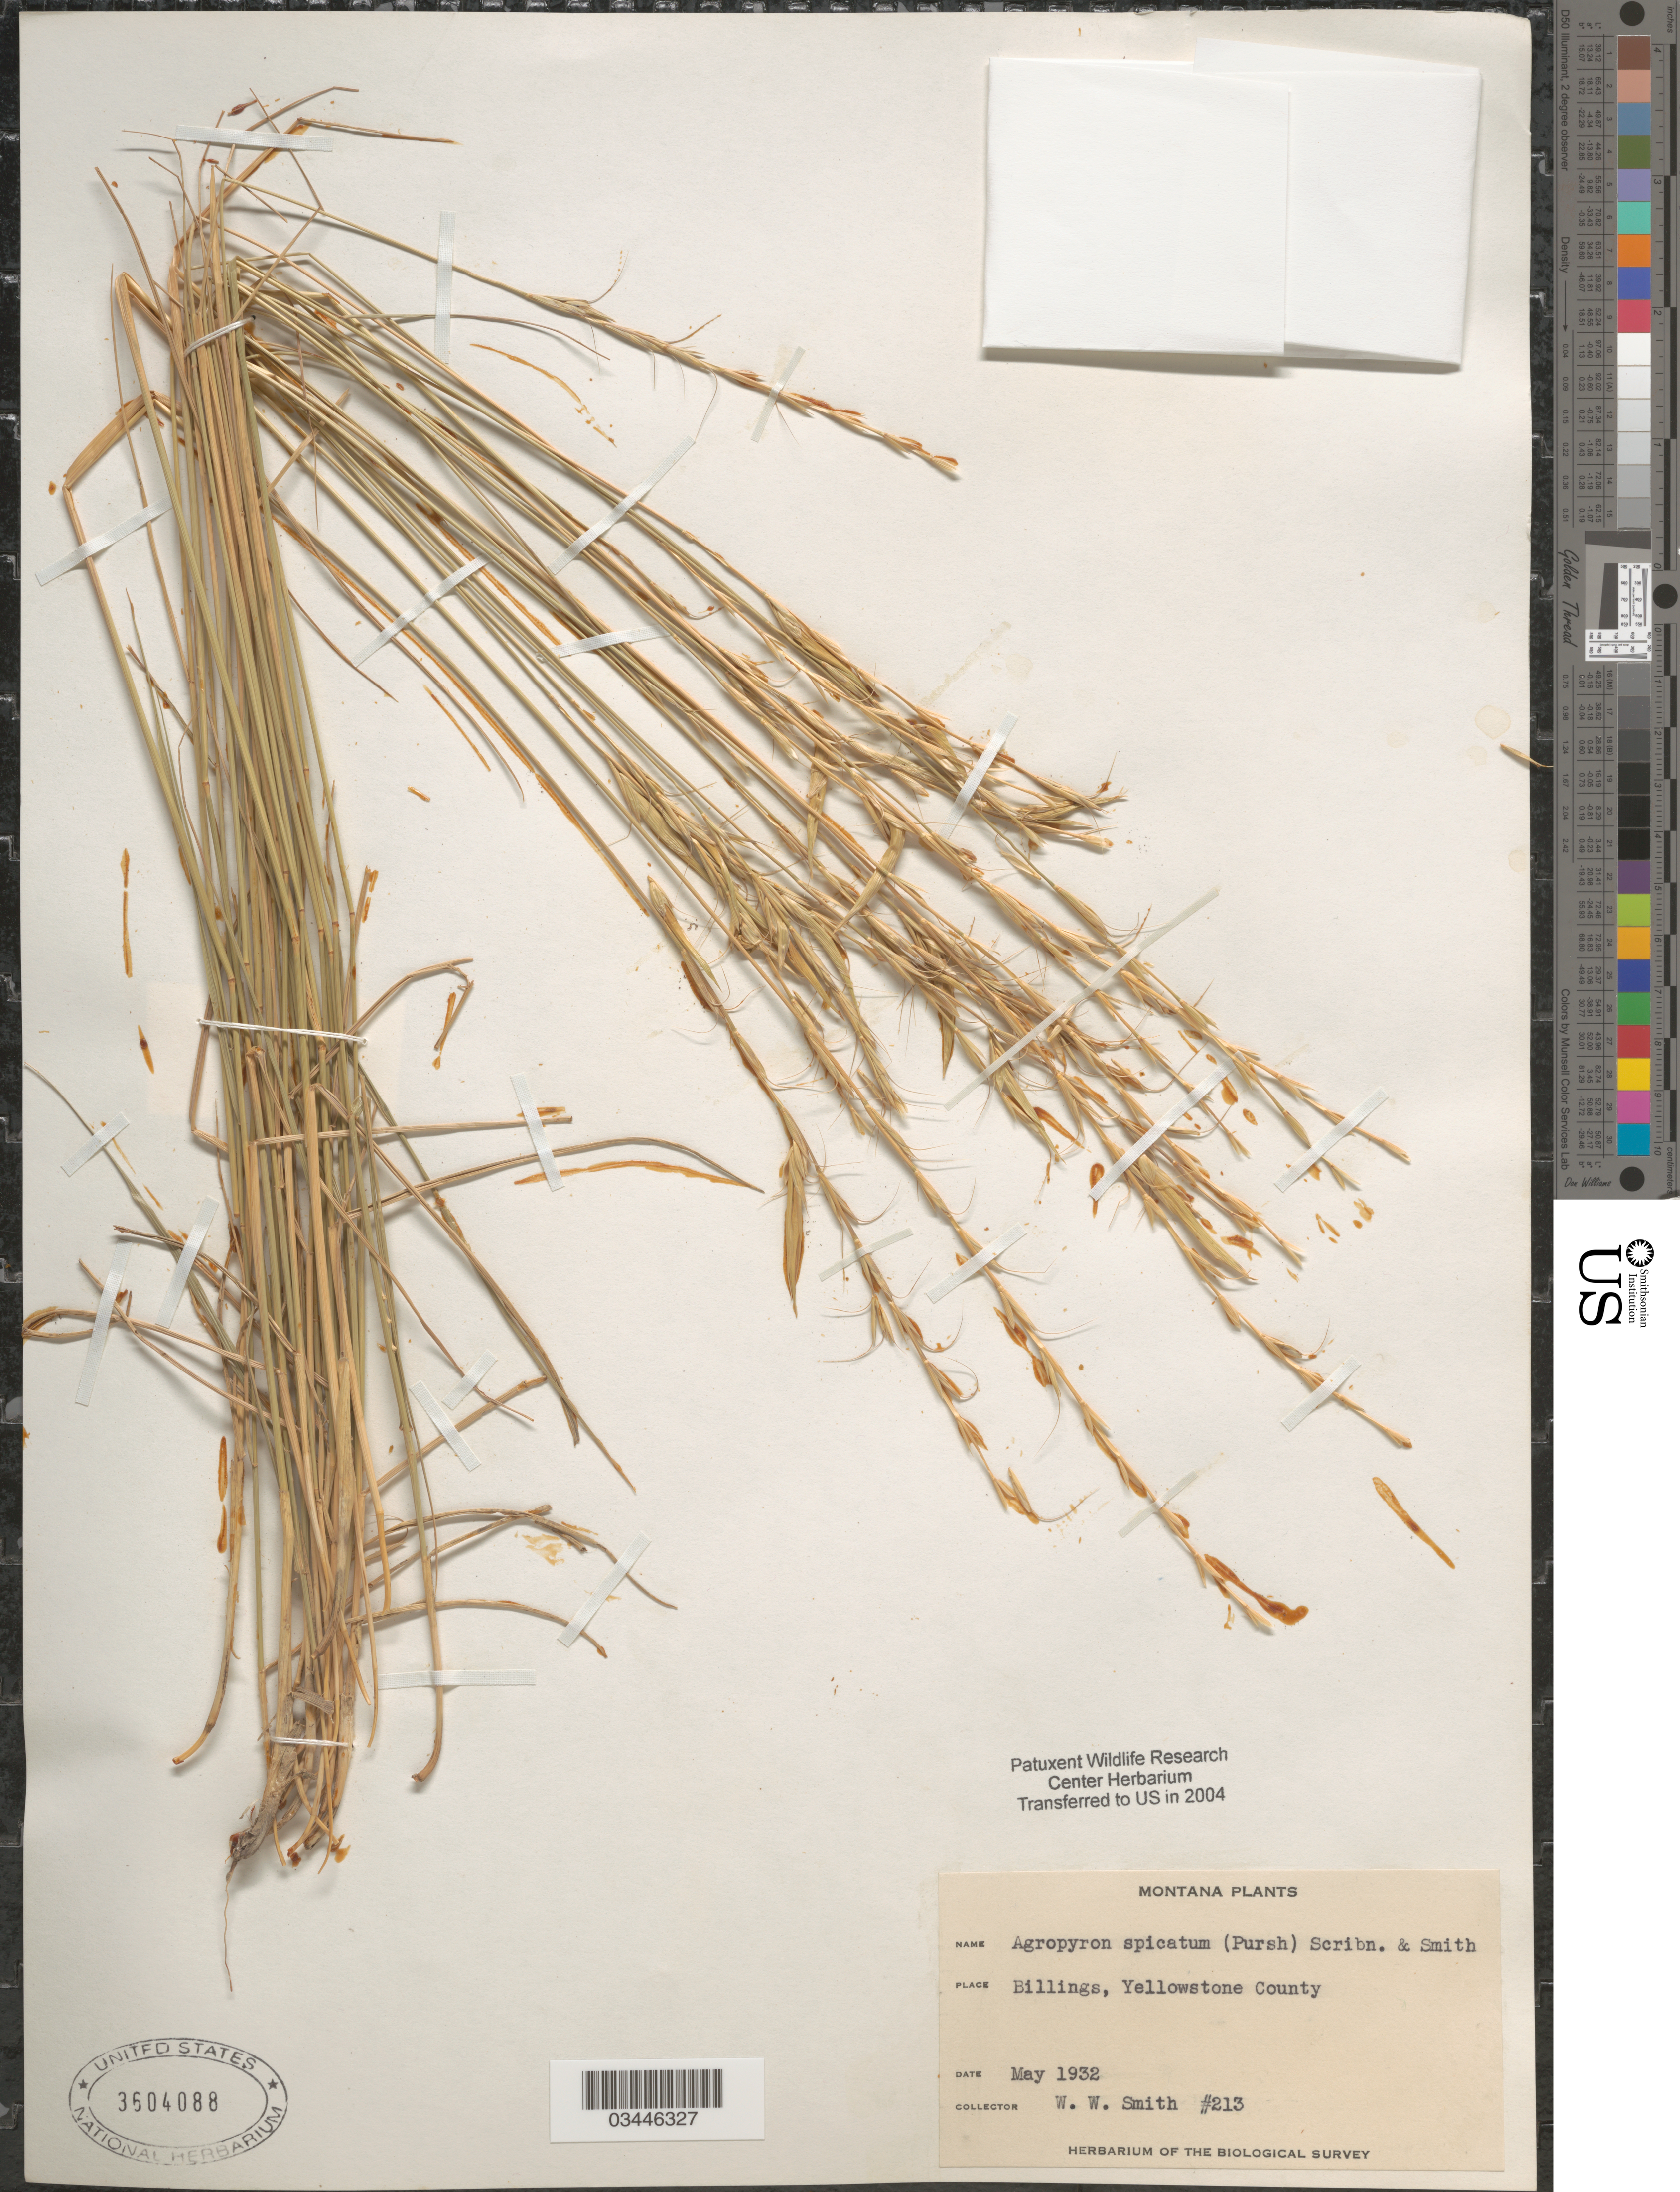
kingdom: Plantae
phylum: Tracheophyta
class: Liliopsida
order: Poales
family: Poaceae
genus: Pseudoroegneria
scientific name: Pseudoroegneria spicata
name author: (Pursh) Á. Löve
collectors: W. W. Smith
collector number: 213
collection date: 1932-05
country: United States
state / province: Montana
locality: Billings, Yellowstone County. Herbarium of the Biological Survey.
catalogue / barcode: US 3604088